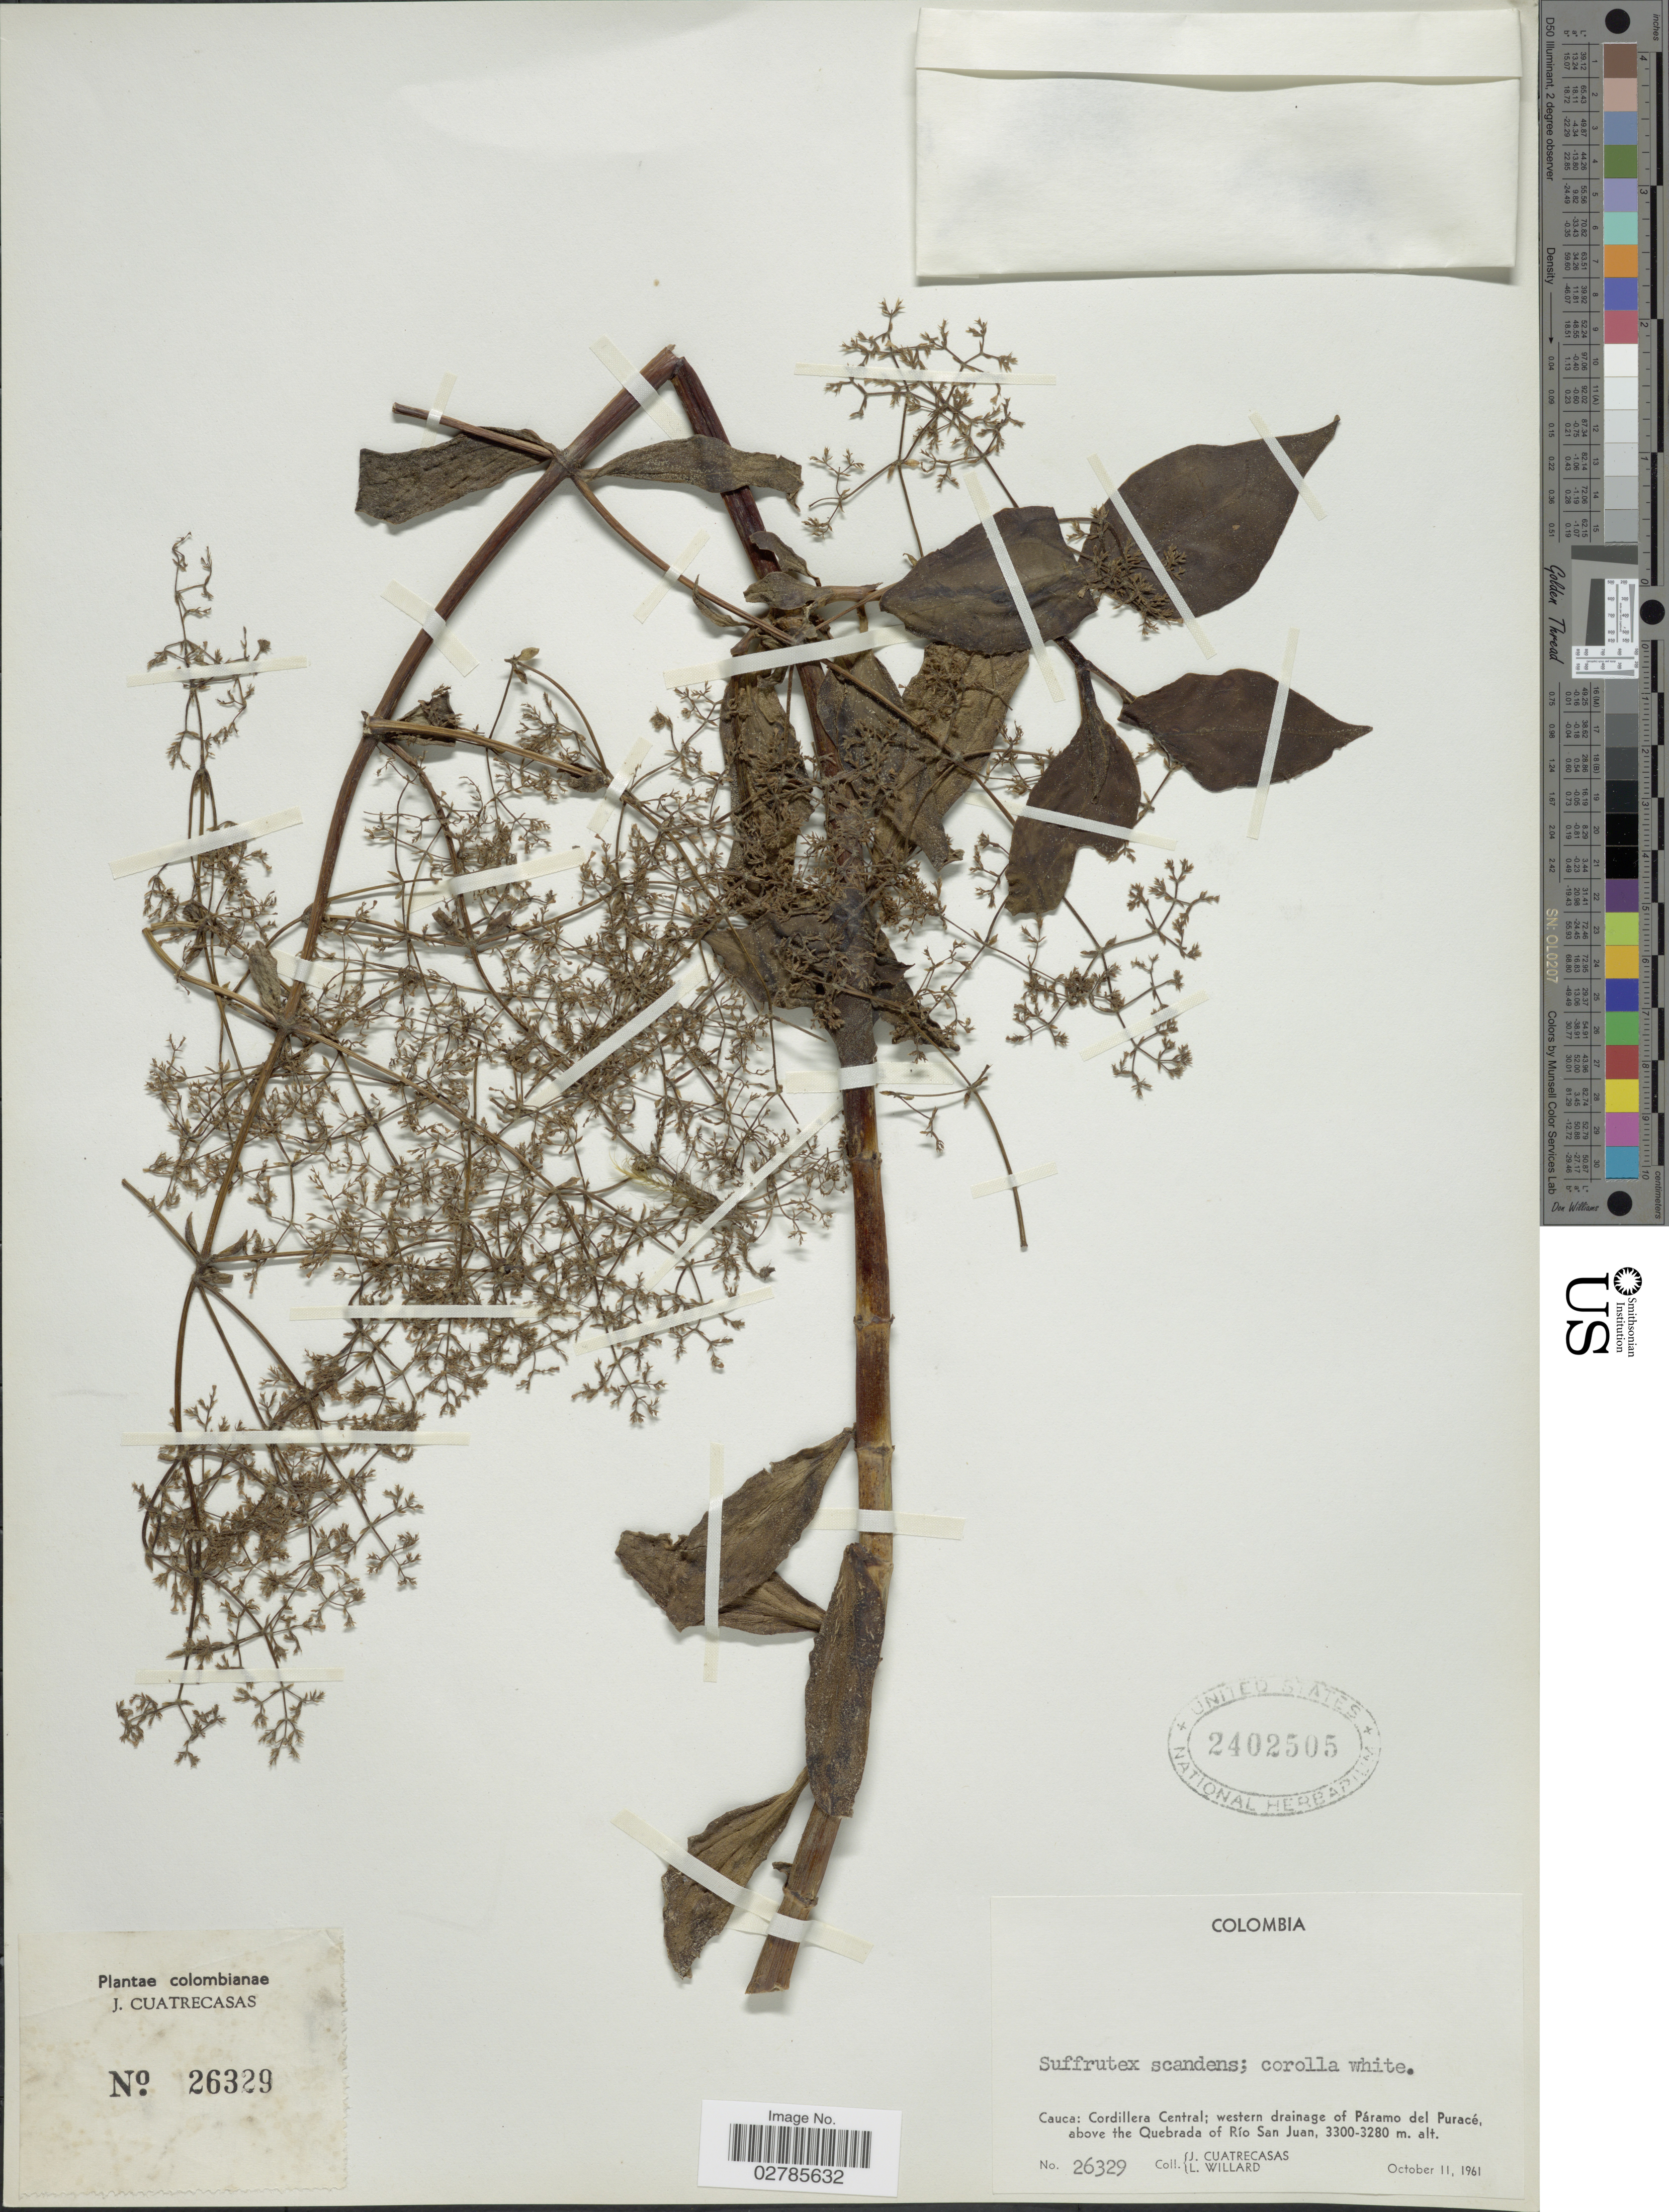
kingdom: Plantae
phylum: Tracheophyta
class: Magnoliopsida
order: Dipsacales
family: Caprifoliaceae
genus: Valeriana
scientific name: Valeriana sp.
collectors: J. Cuatrecasas & L. Willard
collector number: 26329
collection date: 1961-10-11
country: Colombia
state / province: Cauca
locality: Cordilla Central; western drainage of Páramo del Puracé, above the Quebrada of Río San Juan.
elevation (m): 3280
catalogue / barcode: US 2402505